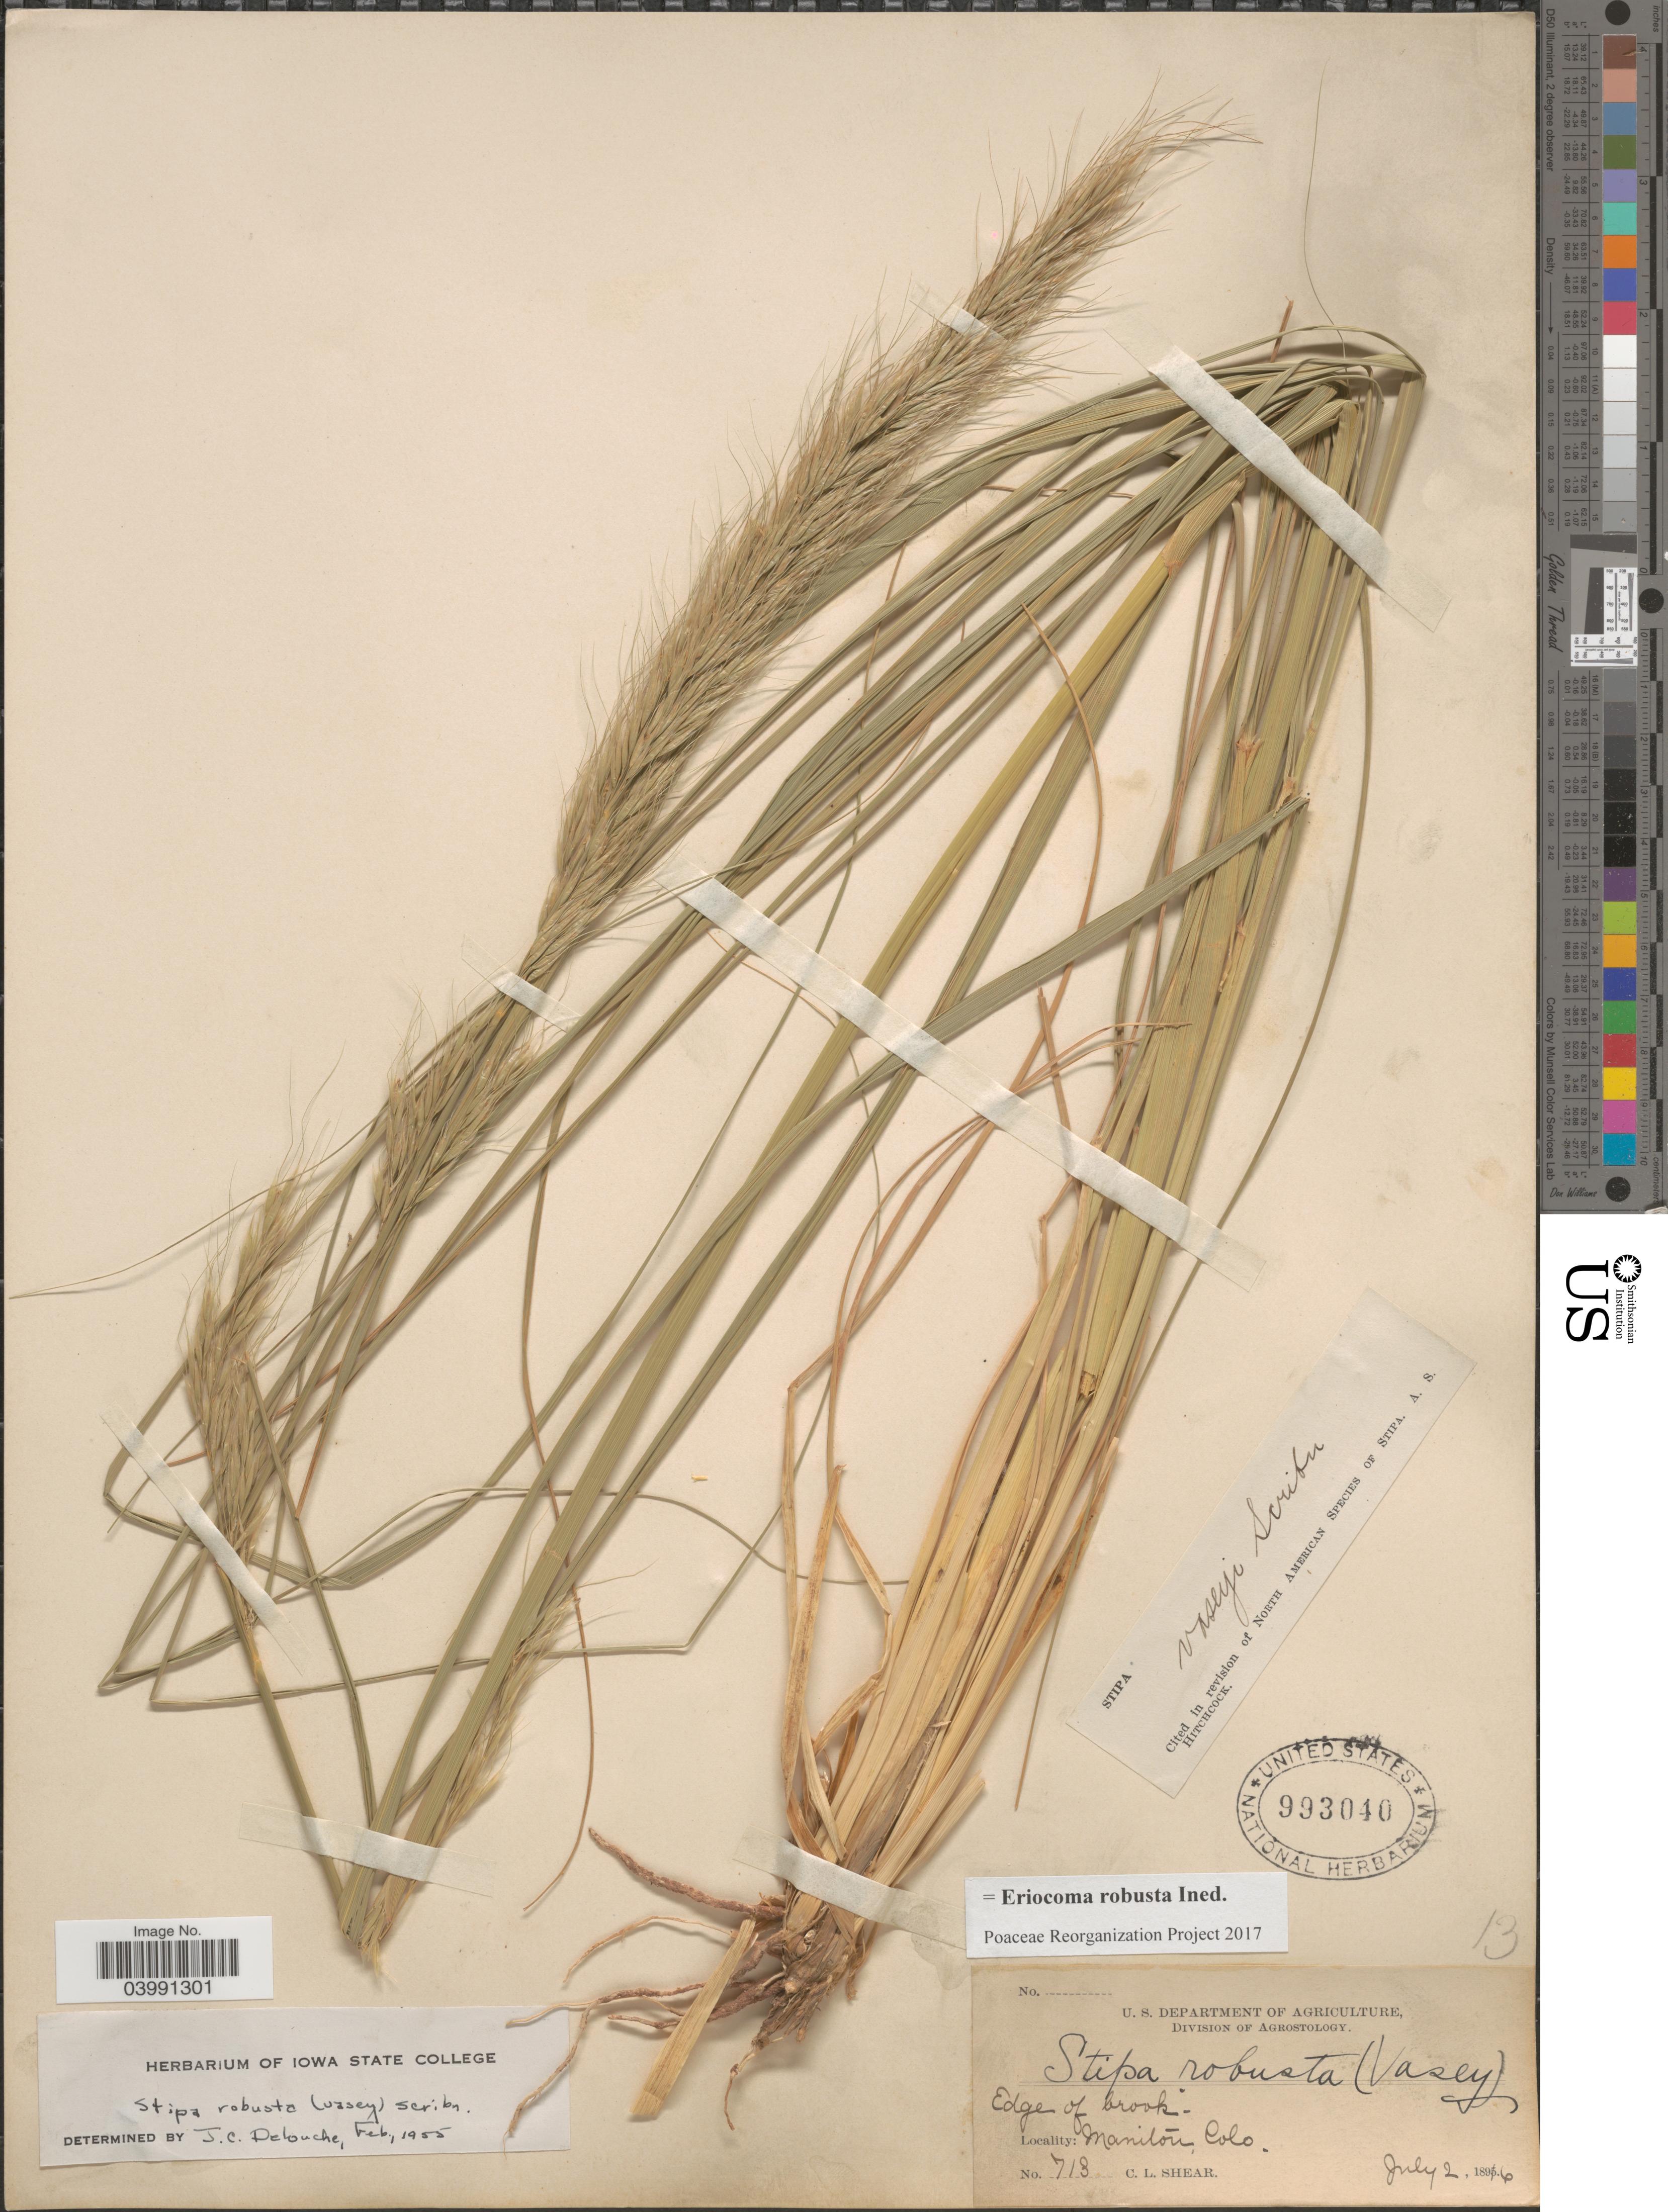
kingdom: Plantae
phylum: Tracheophyta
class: Liliopsida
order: Poales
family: Poaceae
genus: Eriocoma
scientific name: Eriocoma robusta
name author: (Vasey) Romasch.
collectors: C. L. Shear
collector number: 713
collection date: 1896-07-02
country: United States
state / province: Colorado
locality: Manitou.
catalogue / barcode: US 993040